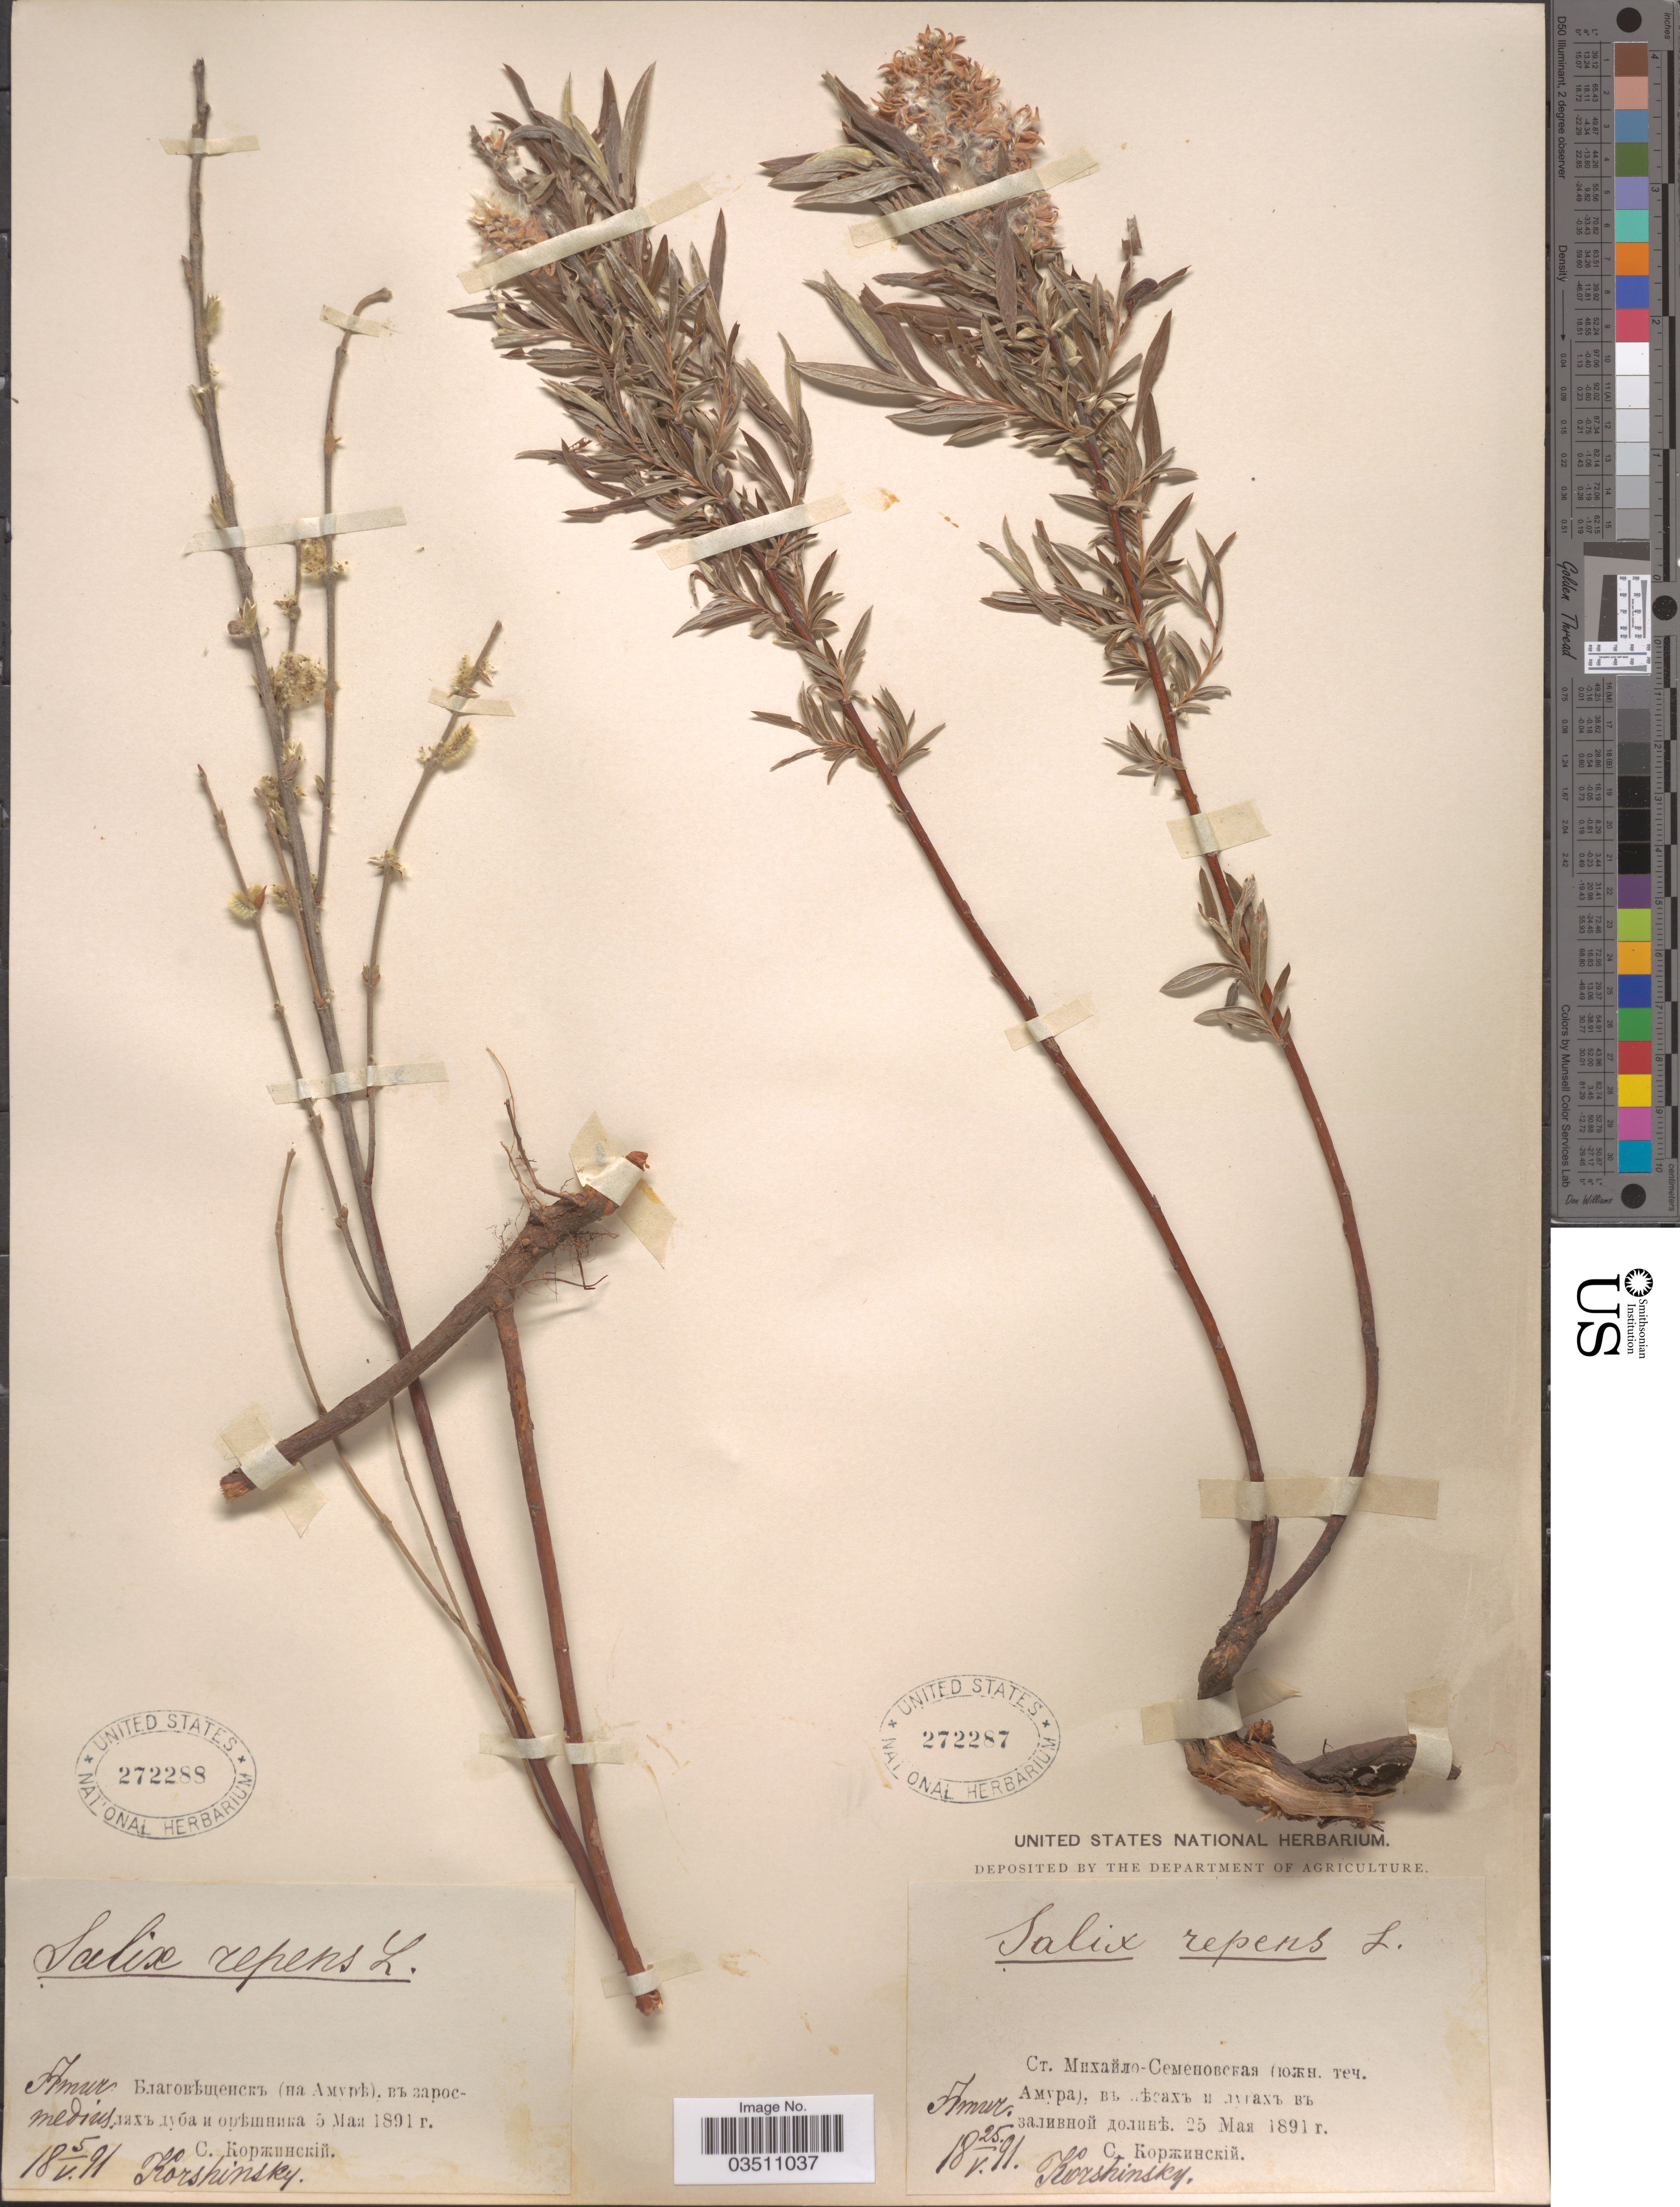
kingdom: Plantae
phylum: Tracheophyta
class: Magnoliopsida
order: Malpighiales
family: Salicaceae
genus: Salix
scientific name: Salix repens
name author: L.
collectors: Korshinsky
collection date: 1891-05-25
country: Russian Federation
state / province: Amur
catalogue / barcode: US 272287